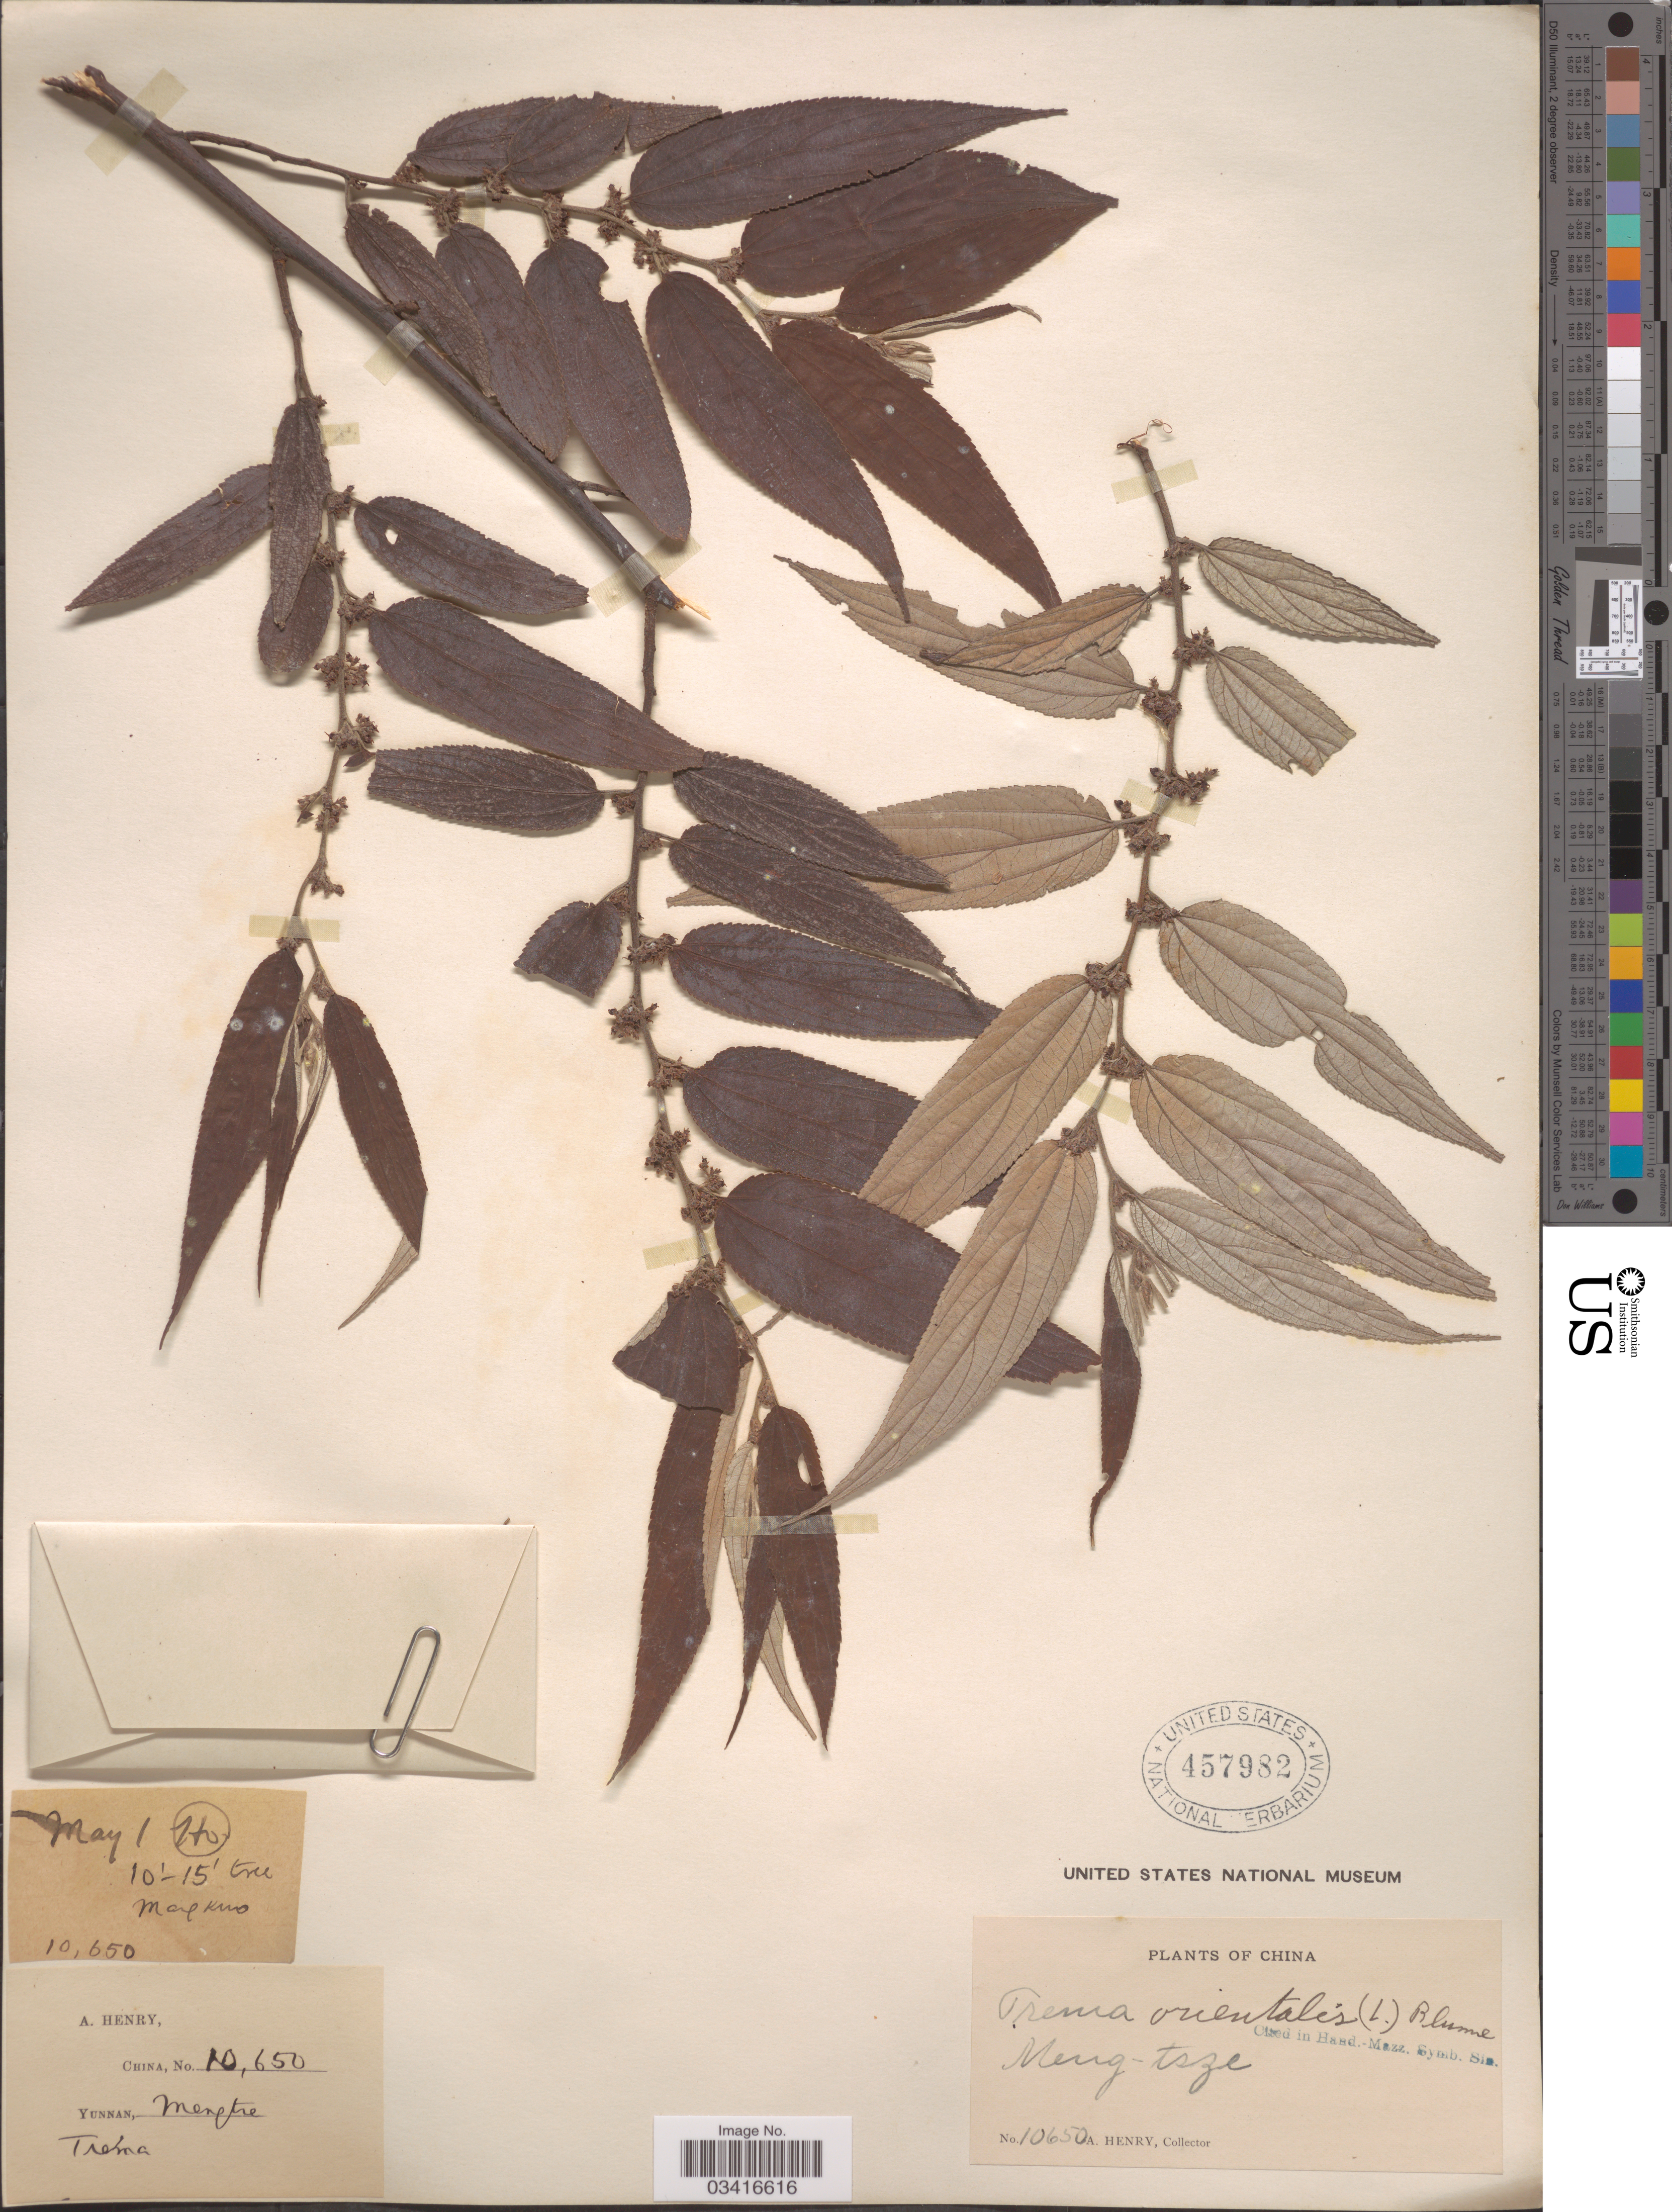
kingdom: Plantae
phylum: Tracheophyta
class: Magnoliopsida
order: Rosales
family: Cannabaceae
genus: Trema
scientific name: Trema orientale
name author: (L.) Blume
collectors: A. Henry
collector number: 10650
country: China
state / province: Yunnan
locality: Meng-tsze.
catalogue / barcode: US 457982